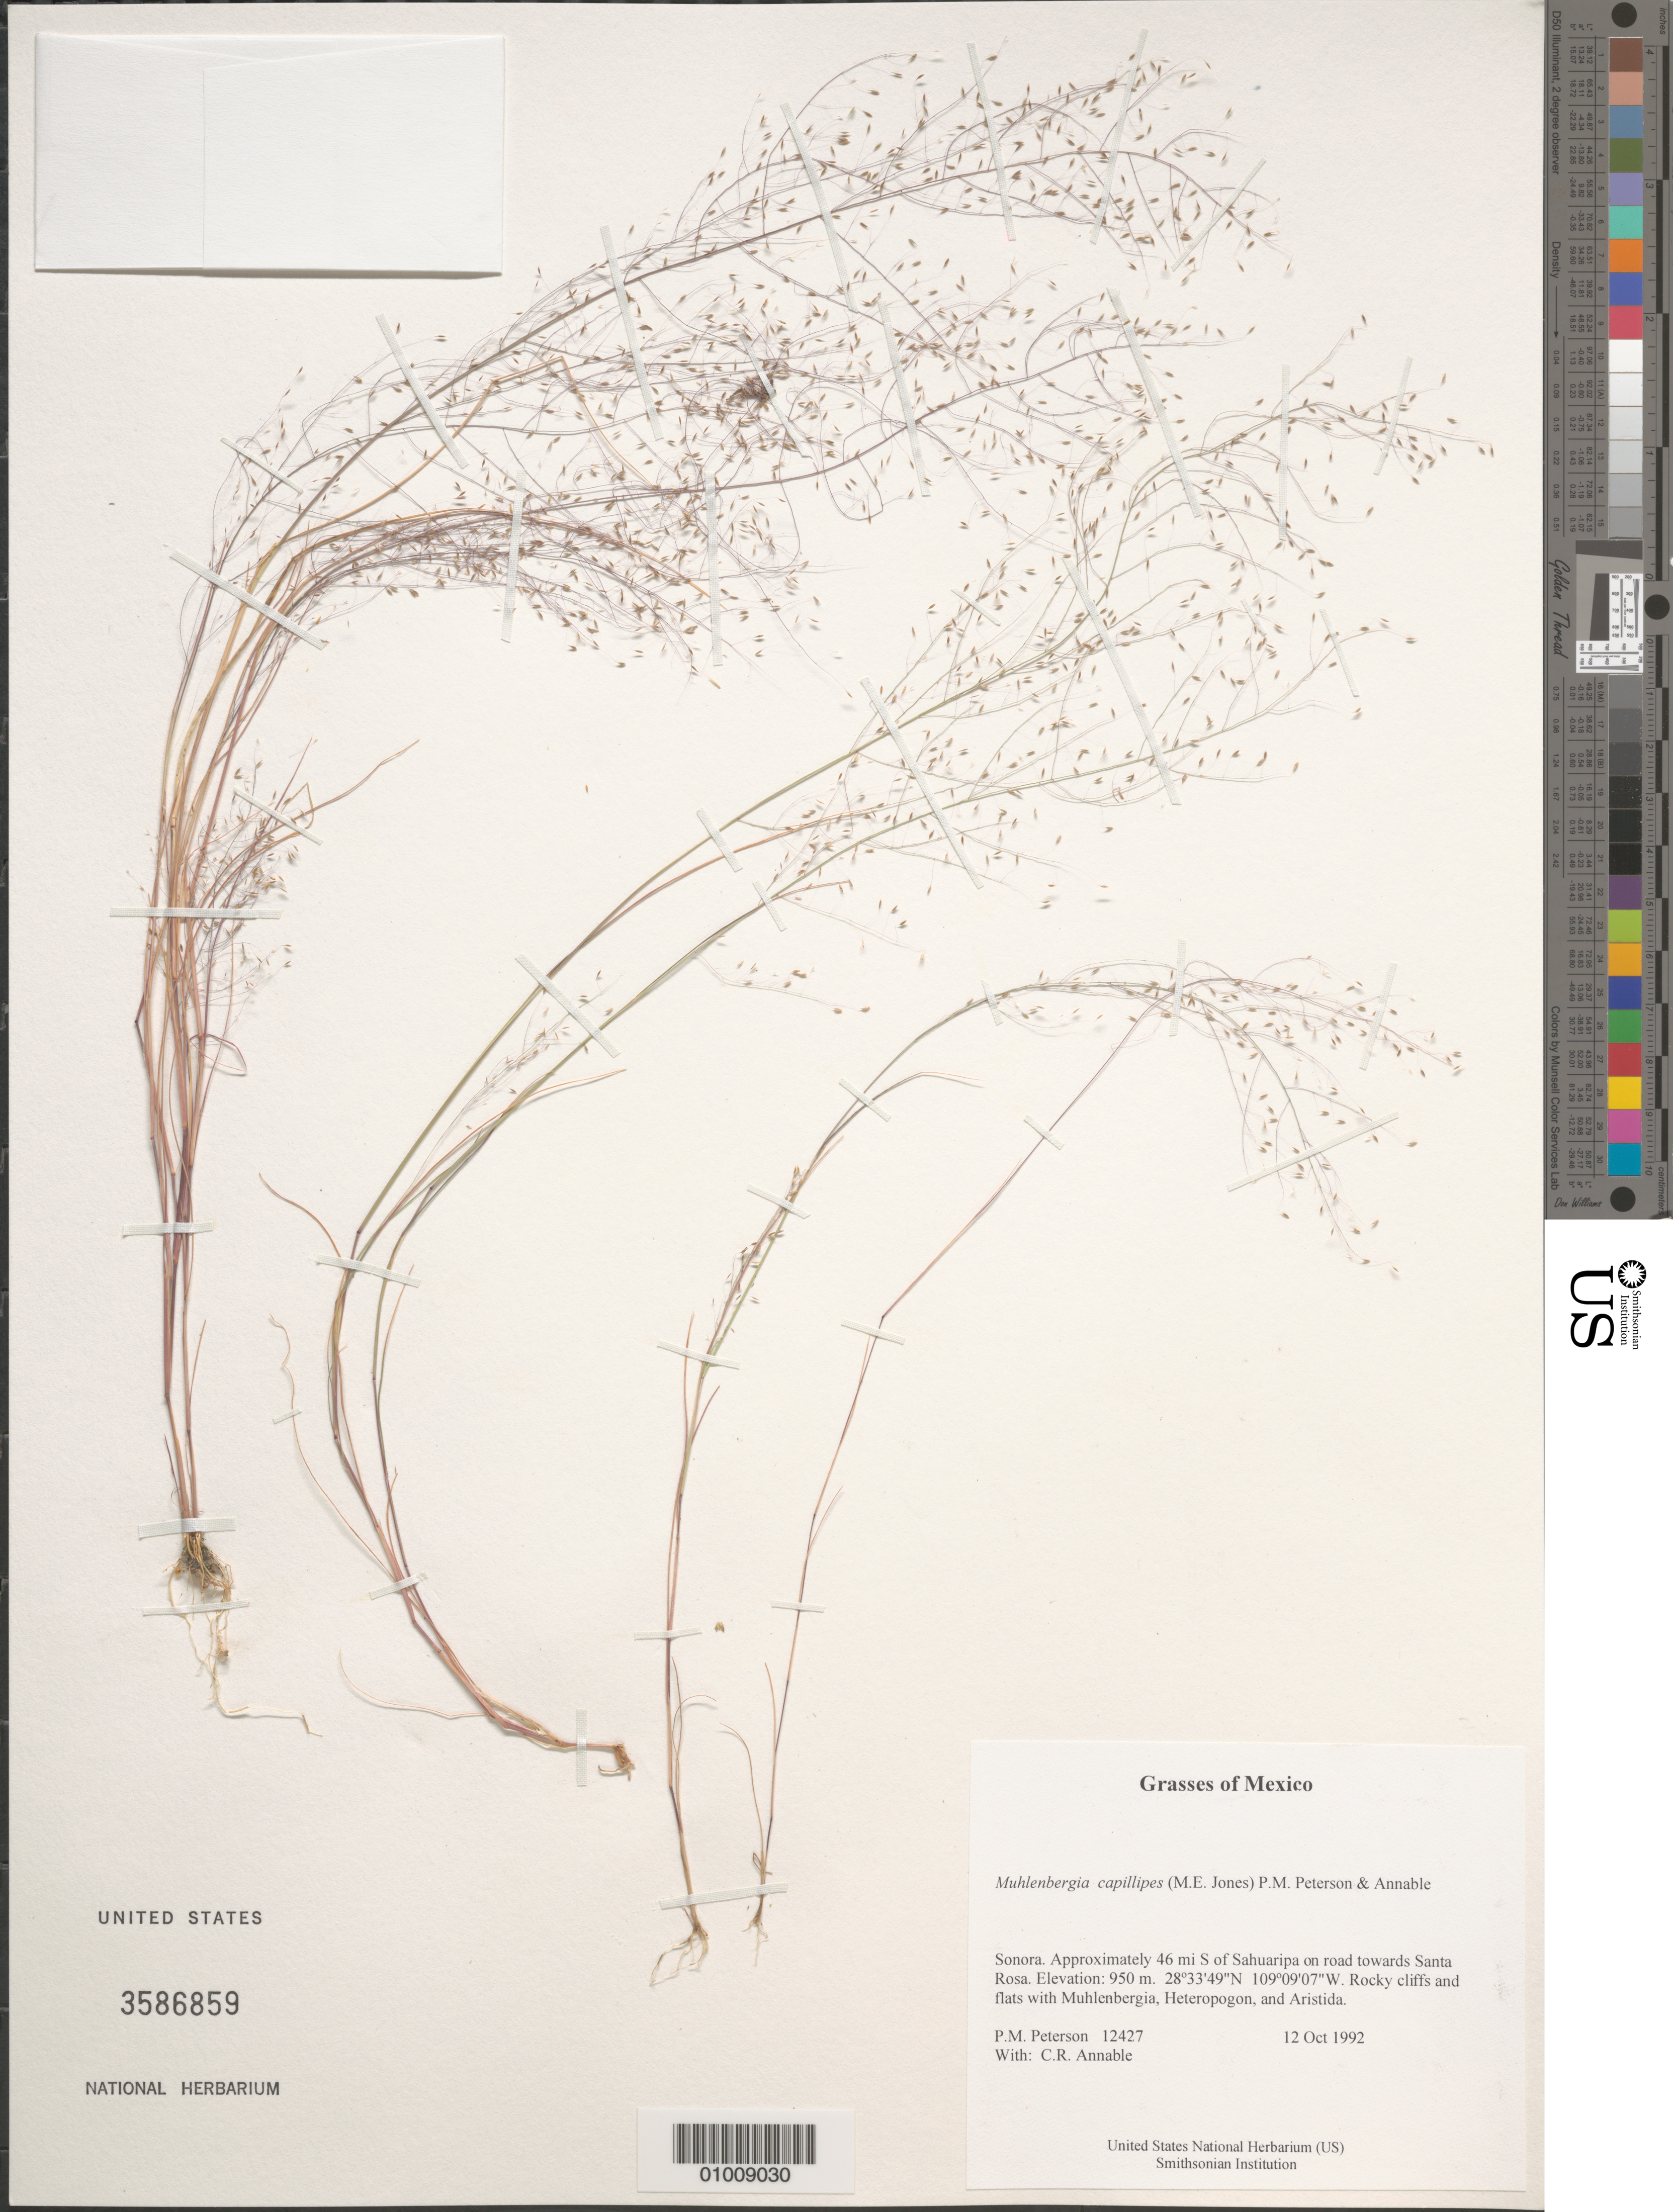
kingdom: Plantae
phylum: Tracheophyta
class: Liliopsida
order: Poales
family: Poaceae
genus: Muhlenbergia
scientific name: Muhlenbergia capillipes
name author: (M.E. Jones) P.M. Peterson & Annable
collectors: P. M. Peterson & C. R. Annable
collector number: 12427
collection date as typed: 12 Oct 1992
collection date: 1992-10-12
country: Mexico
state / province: Sonora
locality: Approximately 46 mi S of Sahuaripa on road towards Santa Rosa.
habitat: Rocky cliffs and flats with Muhlenbergia, Heteropogon, and Aristida.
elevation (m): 950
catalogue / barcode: US 3586859